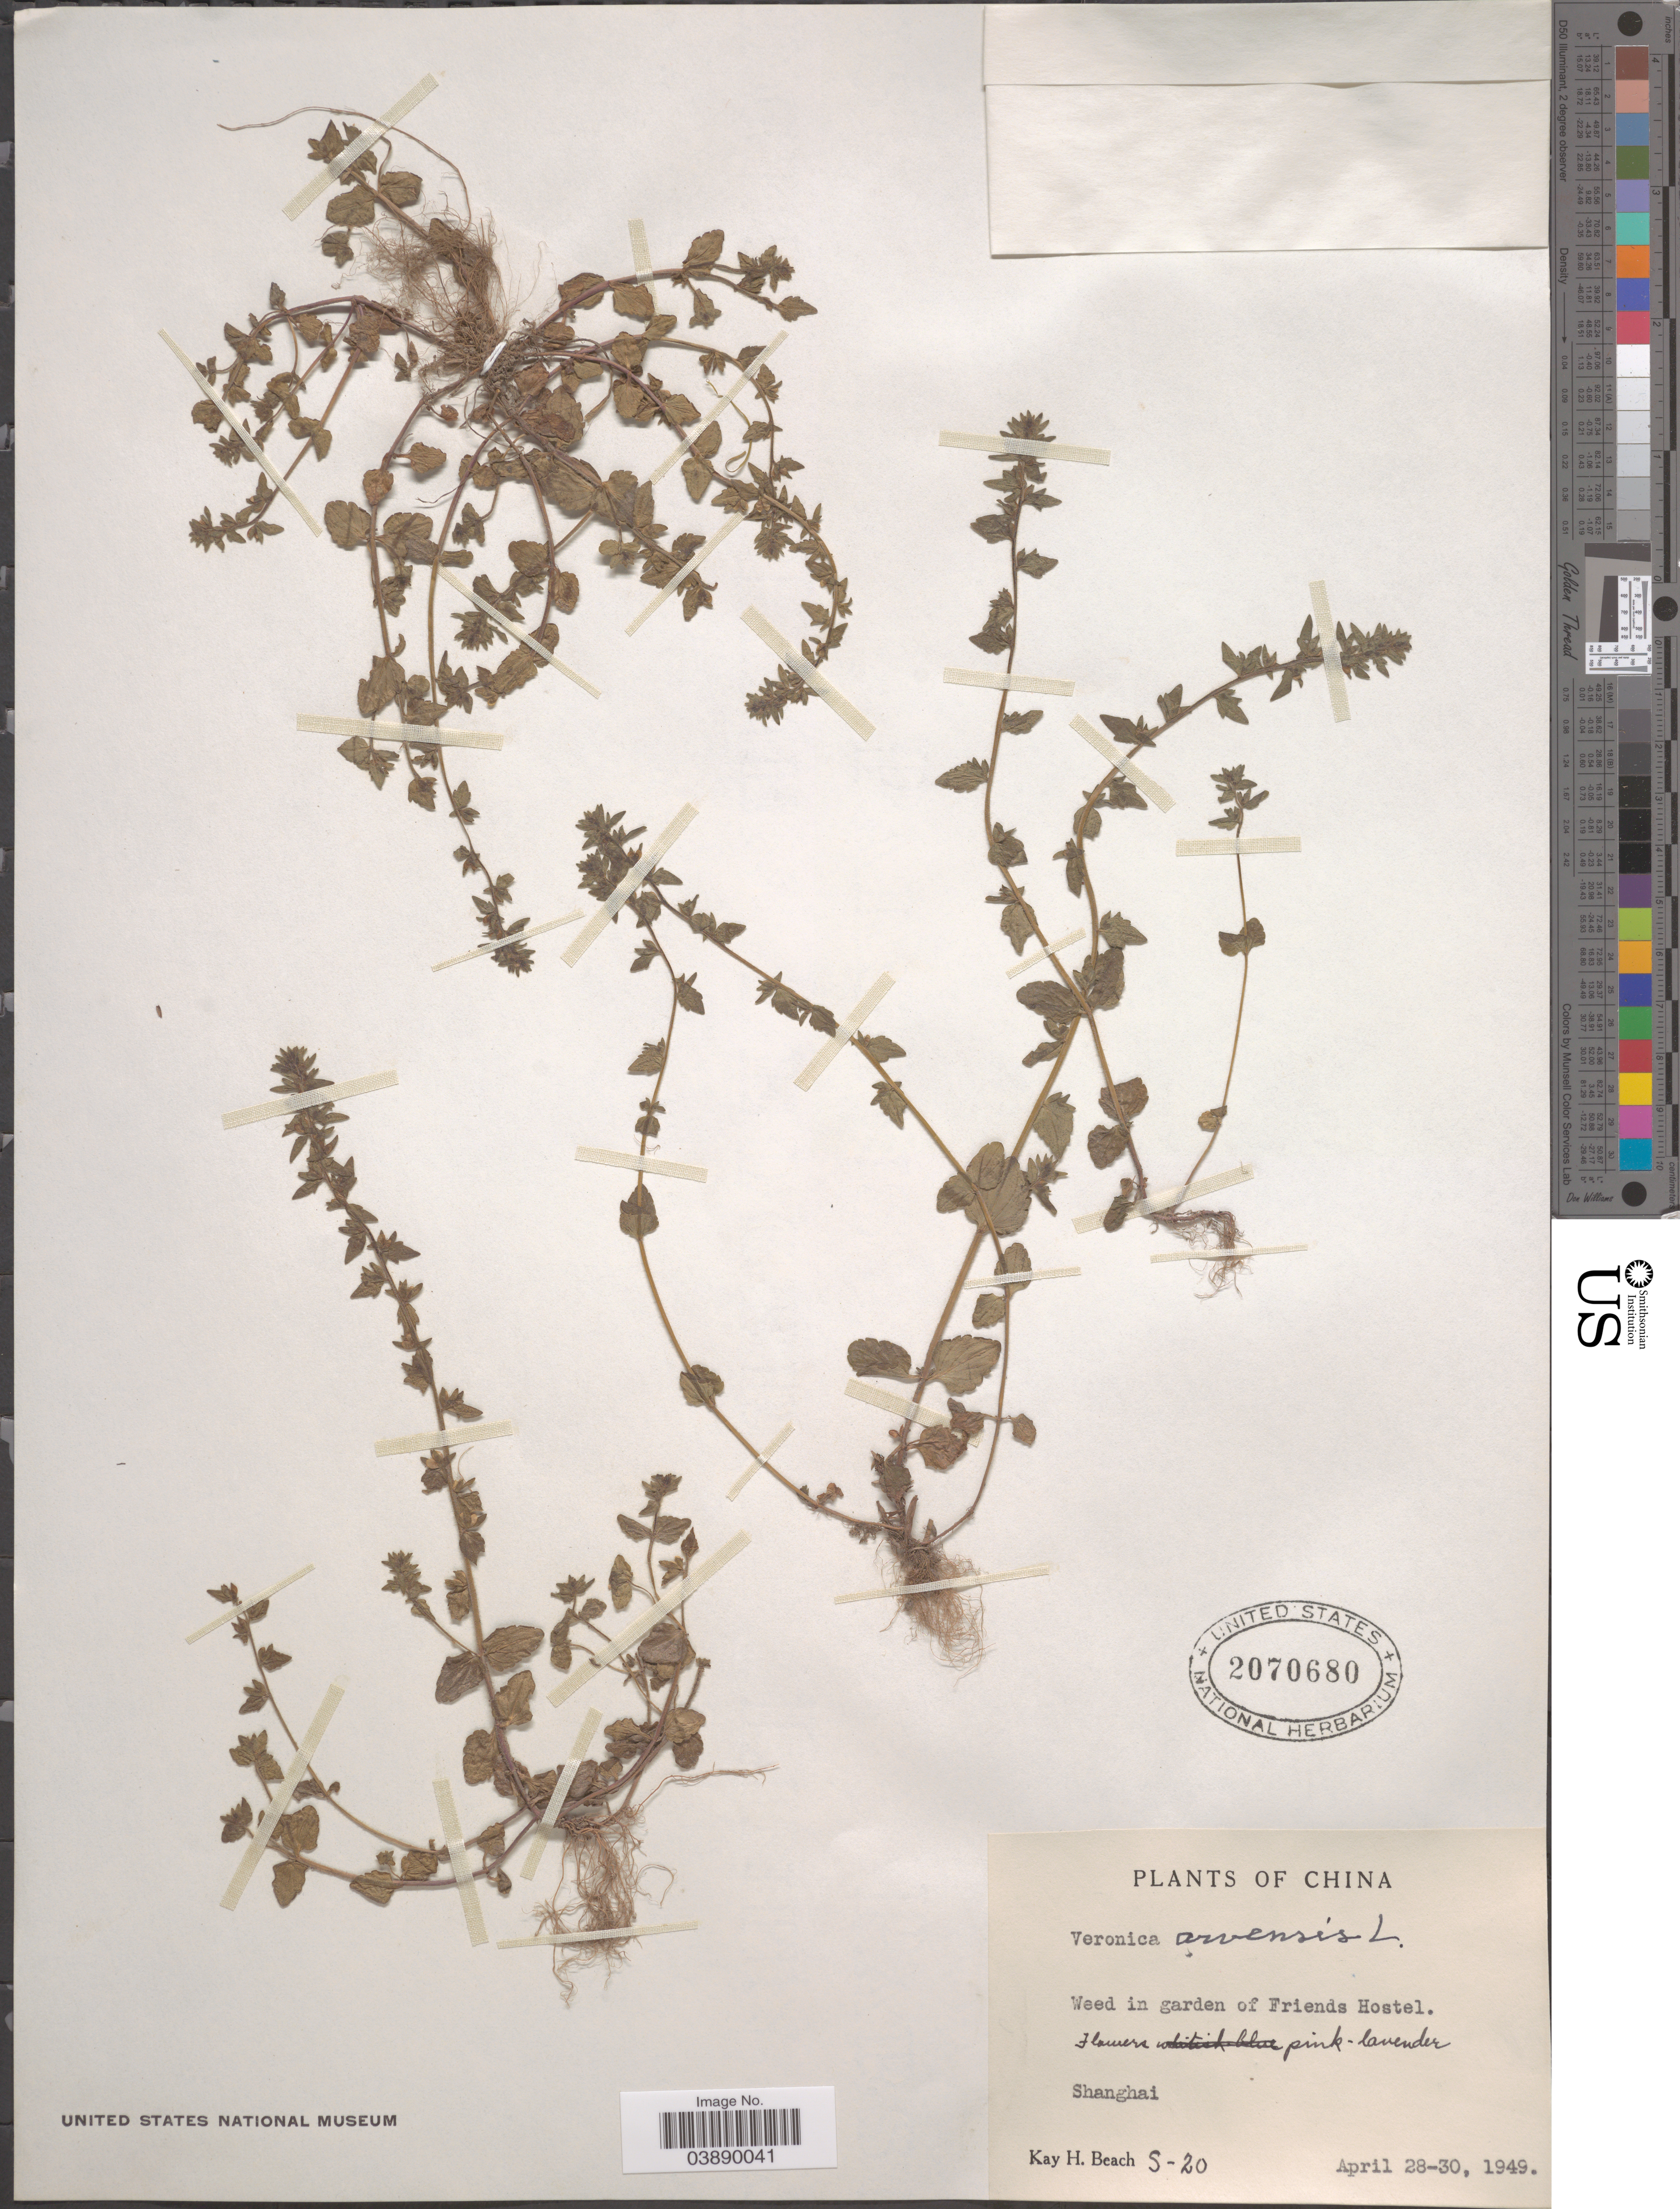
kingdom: Plantae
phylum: Tracheophyta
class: Magnoliopsida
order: Lamiales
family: Plantaginaceae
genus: Veronica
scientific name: Veronica arvensis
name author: L.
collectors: K. H. Beach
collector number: S-20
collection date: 1949-04-28/1949-04-30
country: China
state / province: Shanghai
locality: Weed in garden of Friends Hotel. Shanghai.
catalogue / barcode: US 2070680